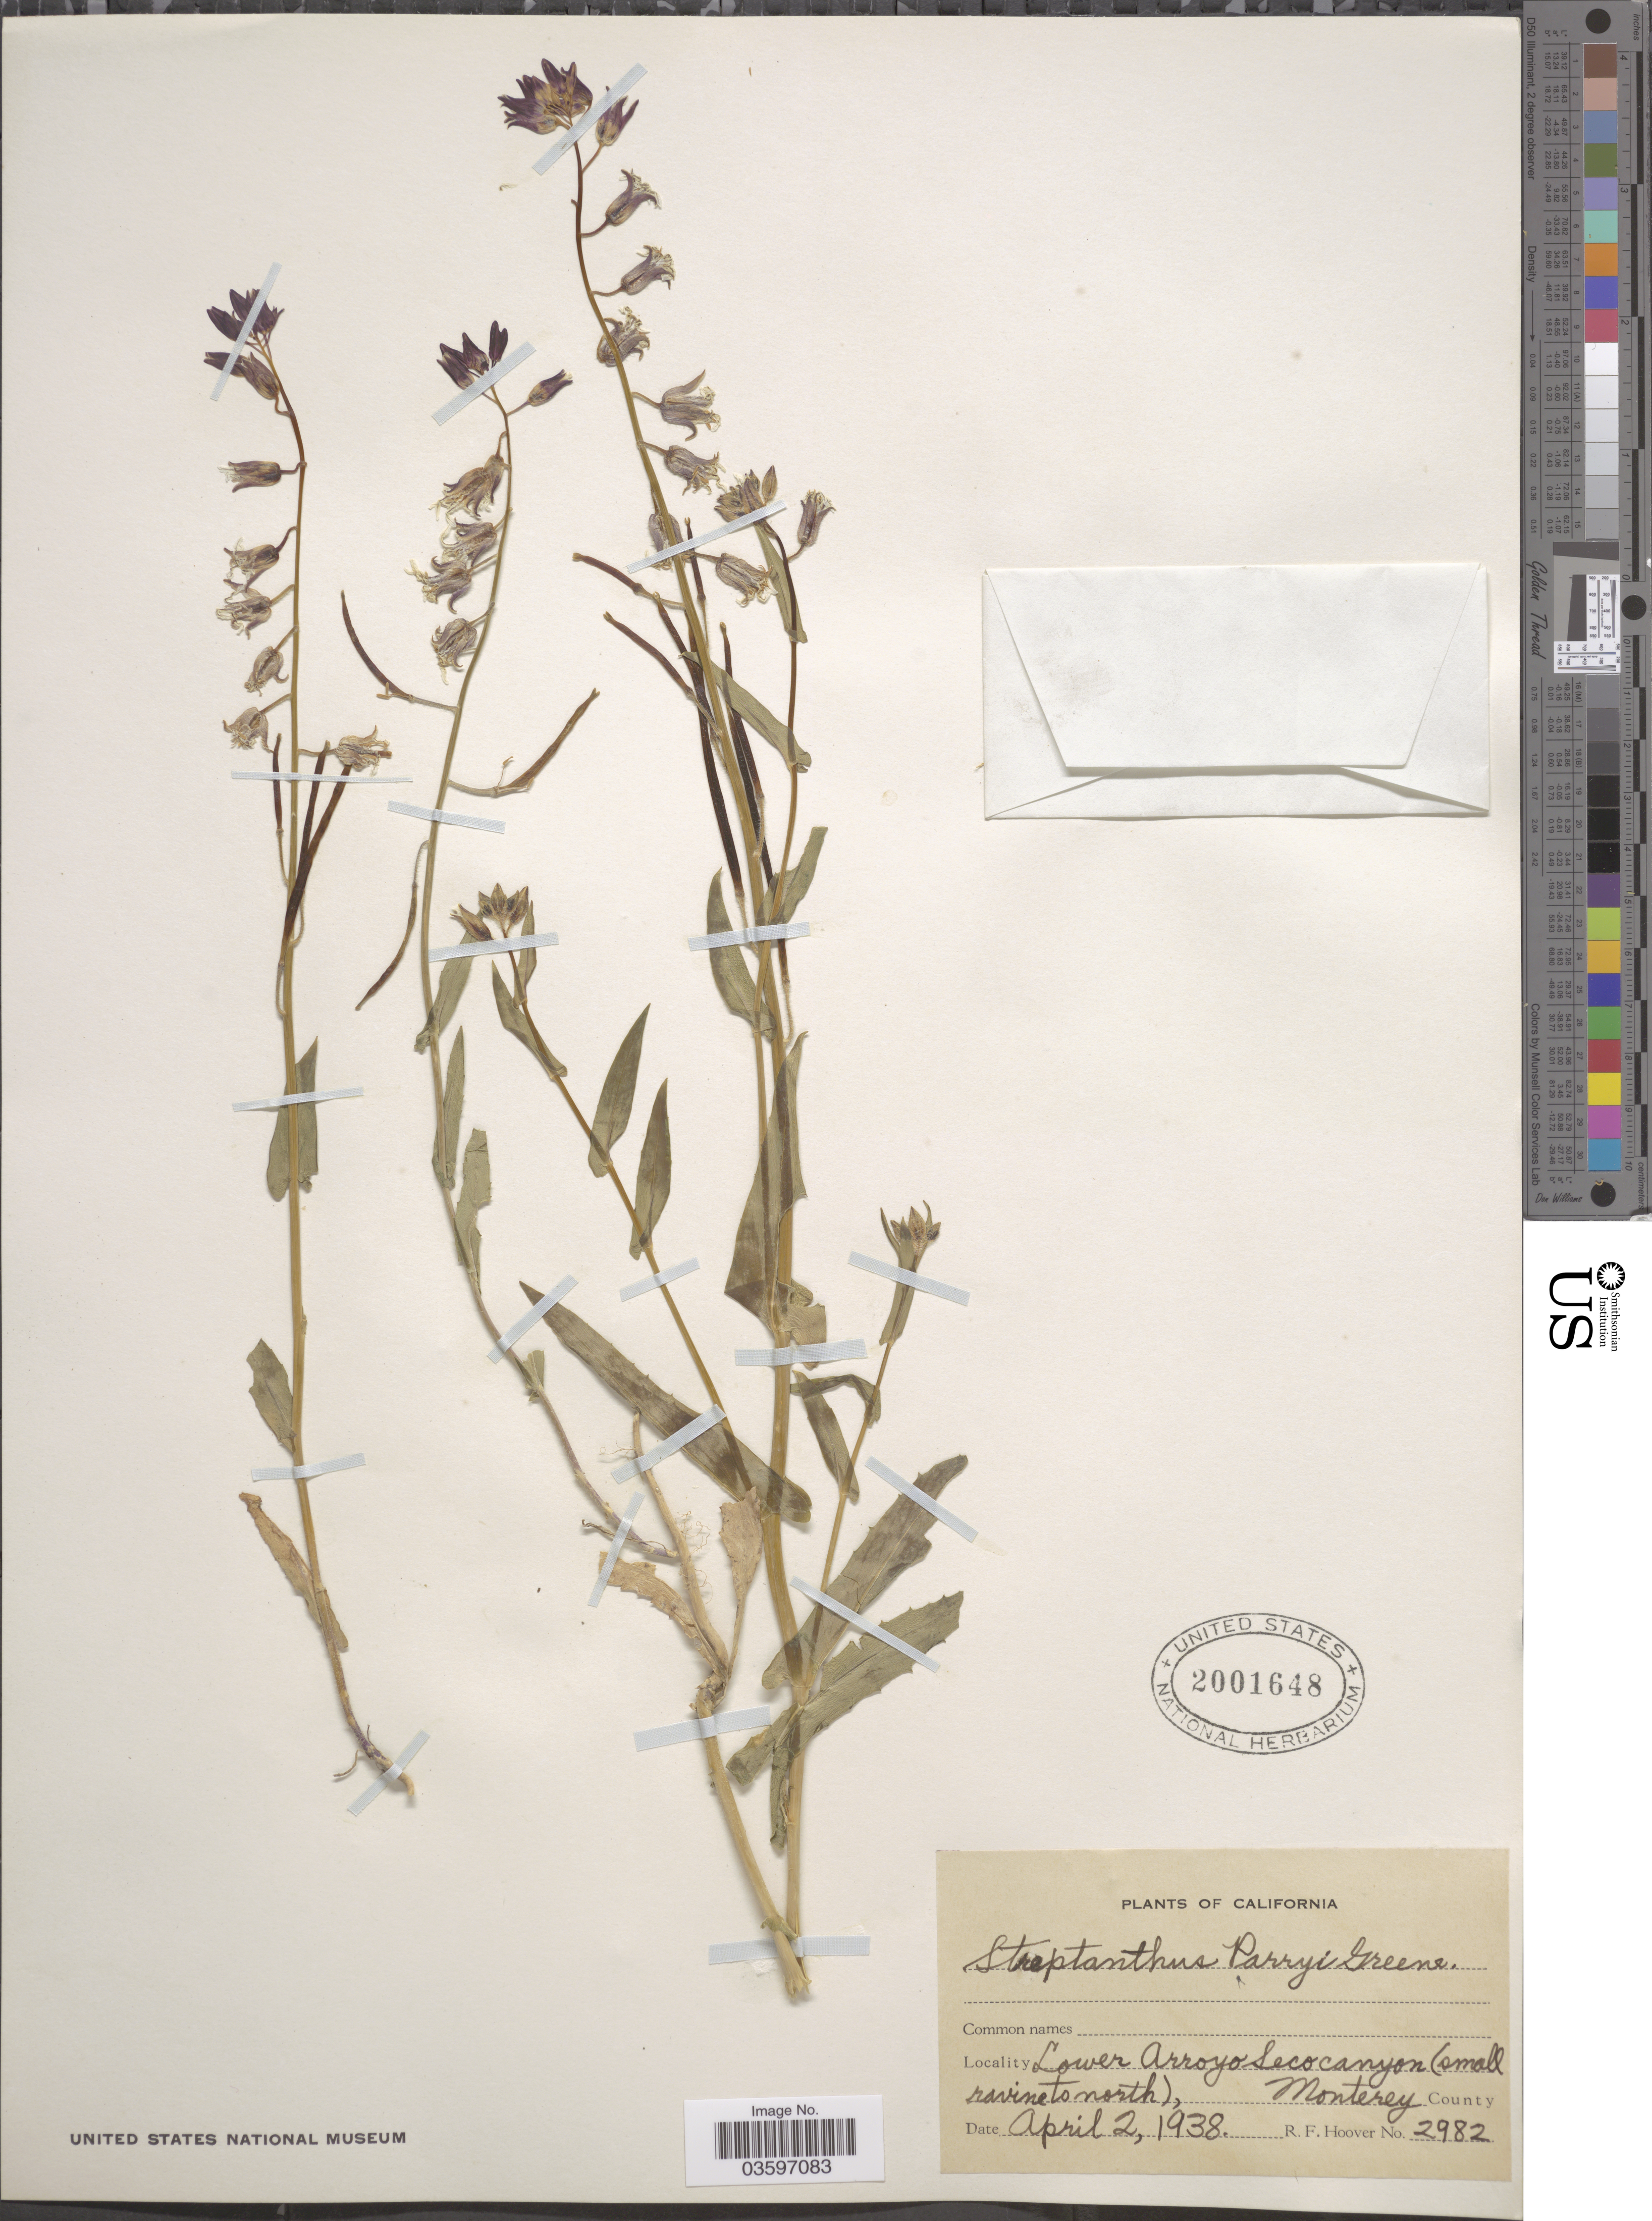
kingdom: Plantae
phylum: Tracheophyta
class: Magnoliopsida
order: Brassicales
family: Brassicaceae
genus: Caulanthus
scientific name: Caulanthus lemmonii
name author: S. Watson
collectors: R. F. Hoover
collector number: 2982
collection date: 1938-04-02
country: United States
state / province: California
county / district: Monterey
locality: Lower Arroyo Seco Canyon (small ravine to north), Monterey County.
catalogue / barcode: US 2001648